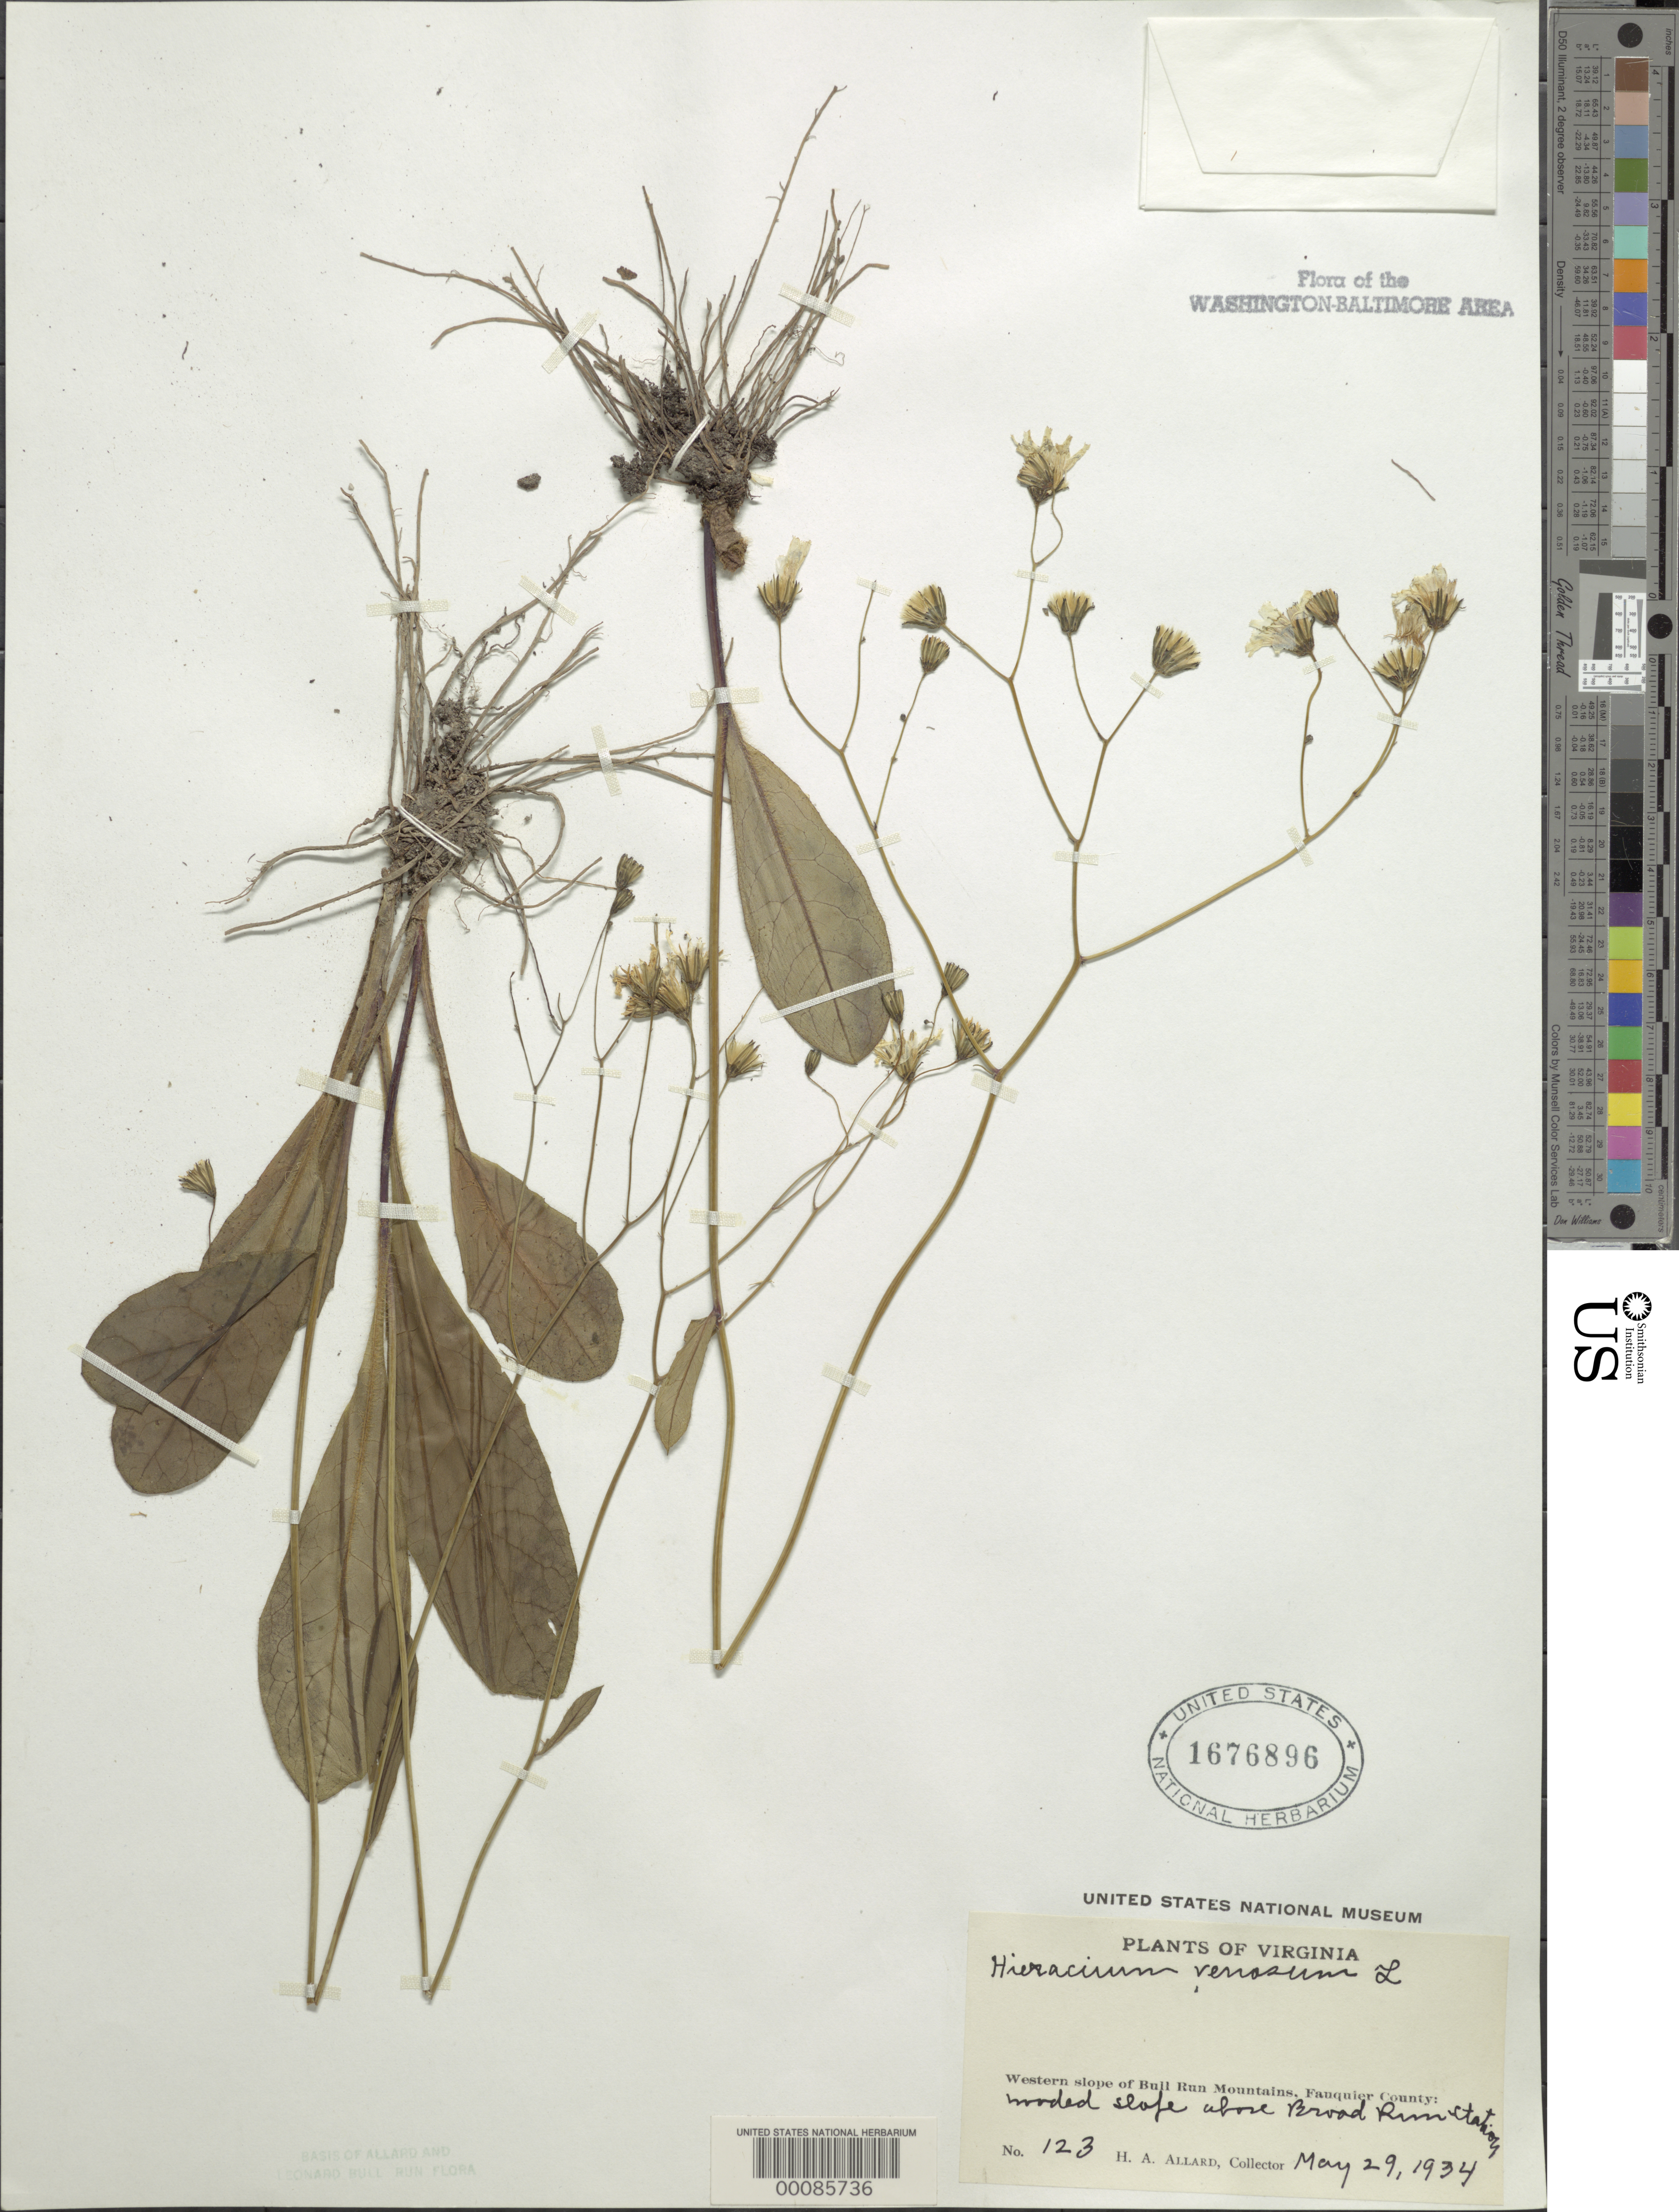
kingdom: Plantae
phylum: Tracheophyta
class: Magnoliopsida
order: Asterales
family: Asteraceae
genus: Hieracium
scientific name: Hieracium venosum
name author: L.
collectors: H. A. Allard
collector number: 123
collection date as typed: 29 May 1934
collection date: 1934-05-29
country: United States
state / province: Virginia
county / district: Fauquier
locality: Above Broad Run Station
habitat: Wooded slopes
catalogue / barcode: US 1676896